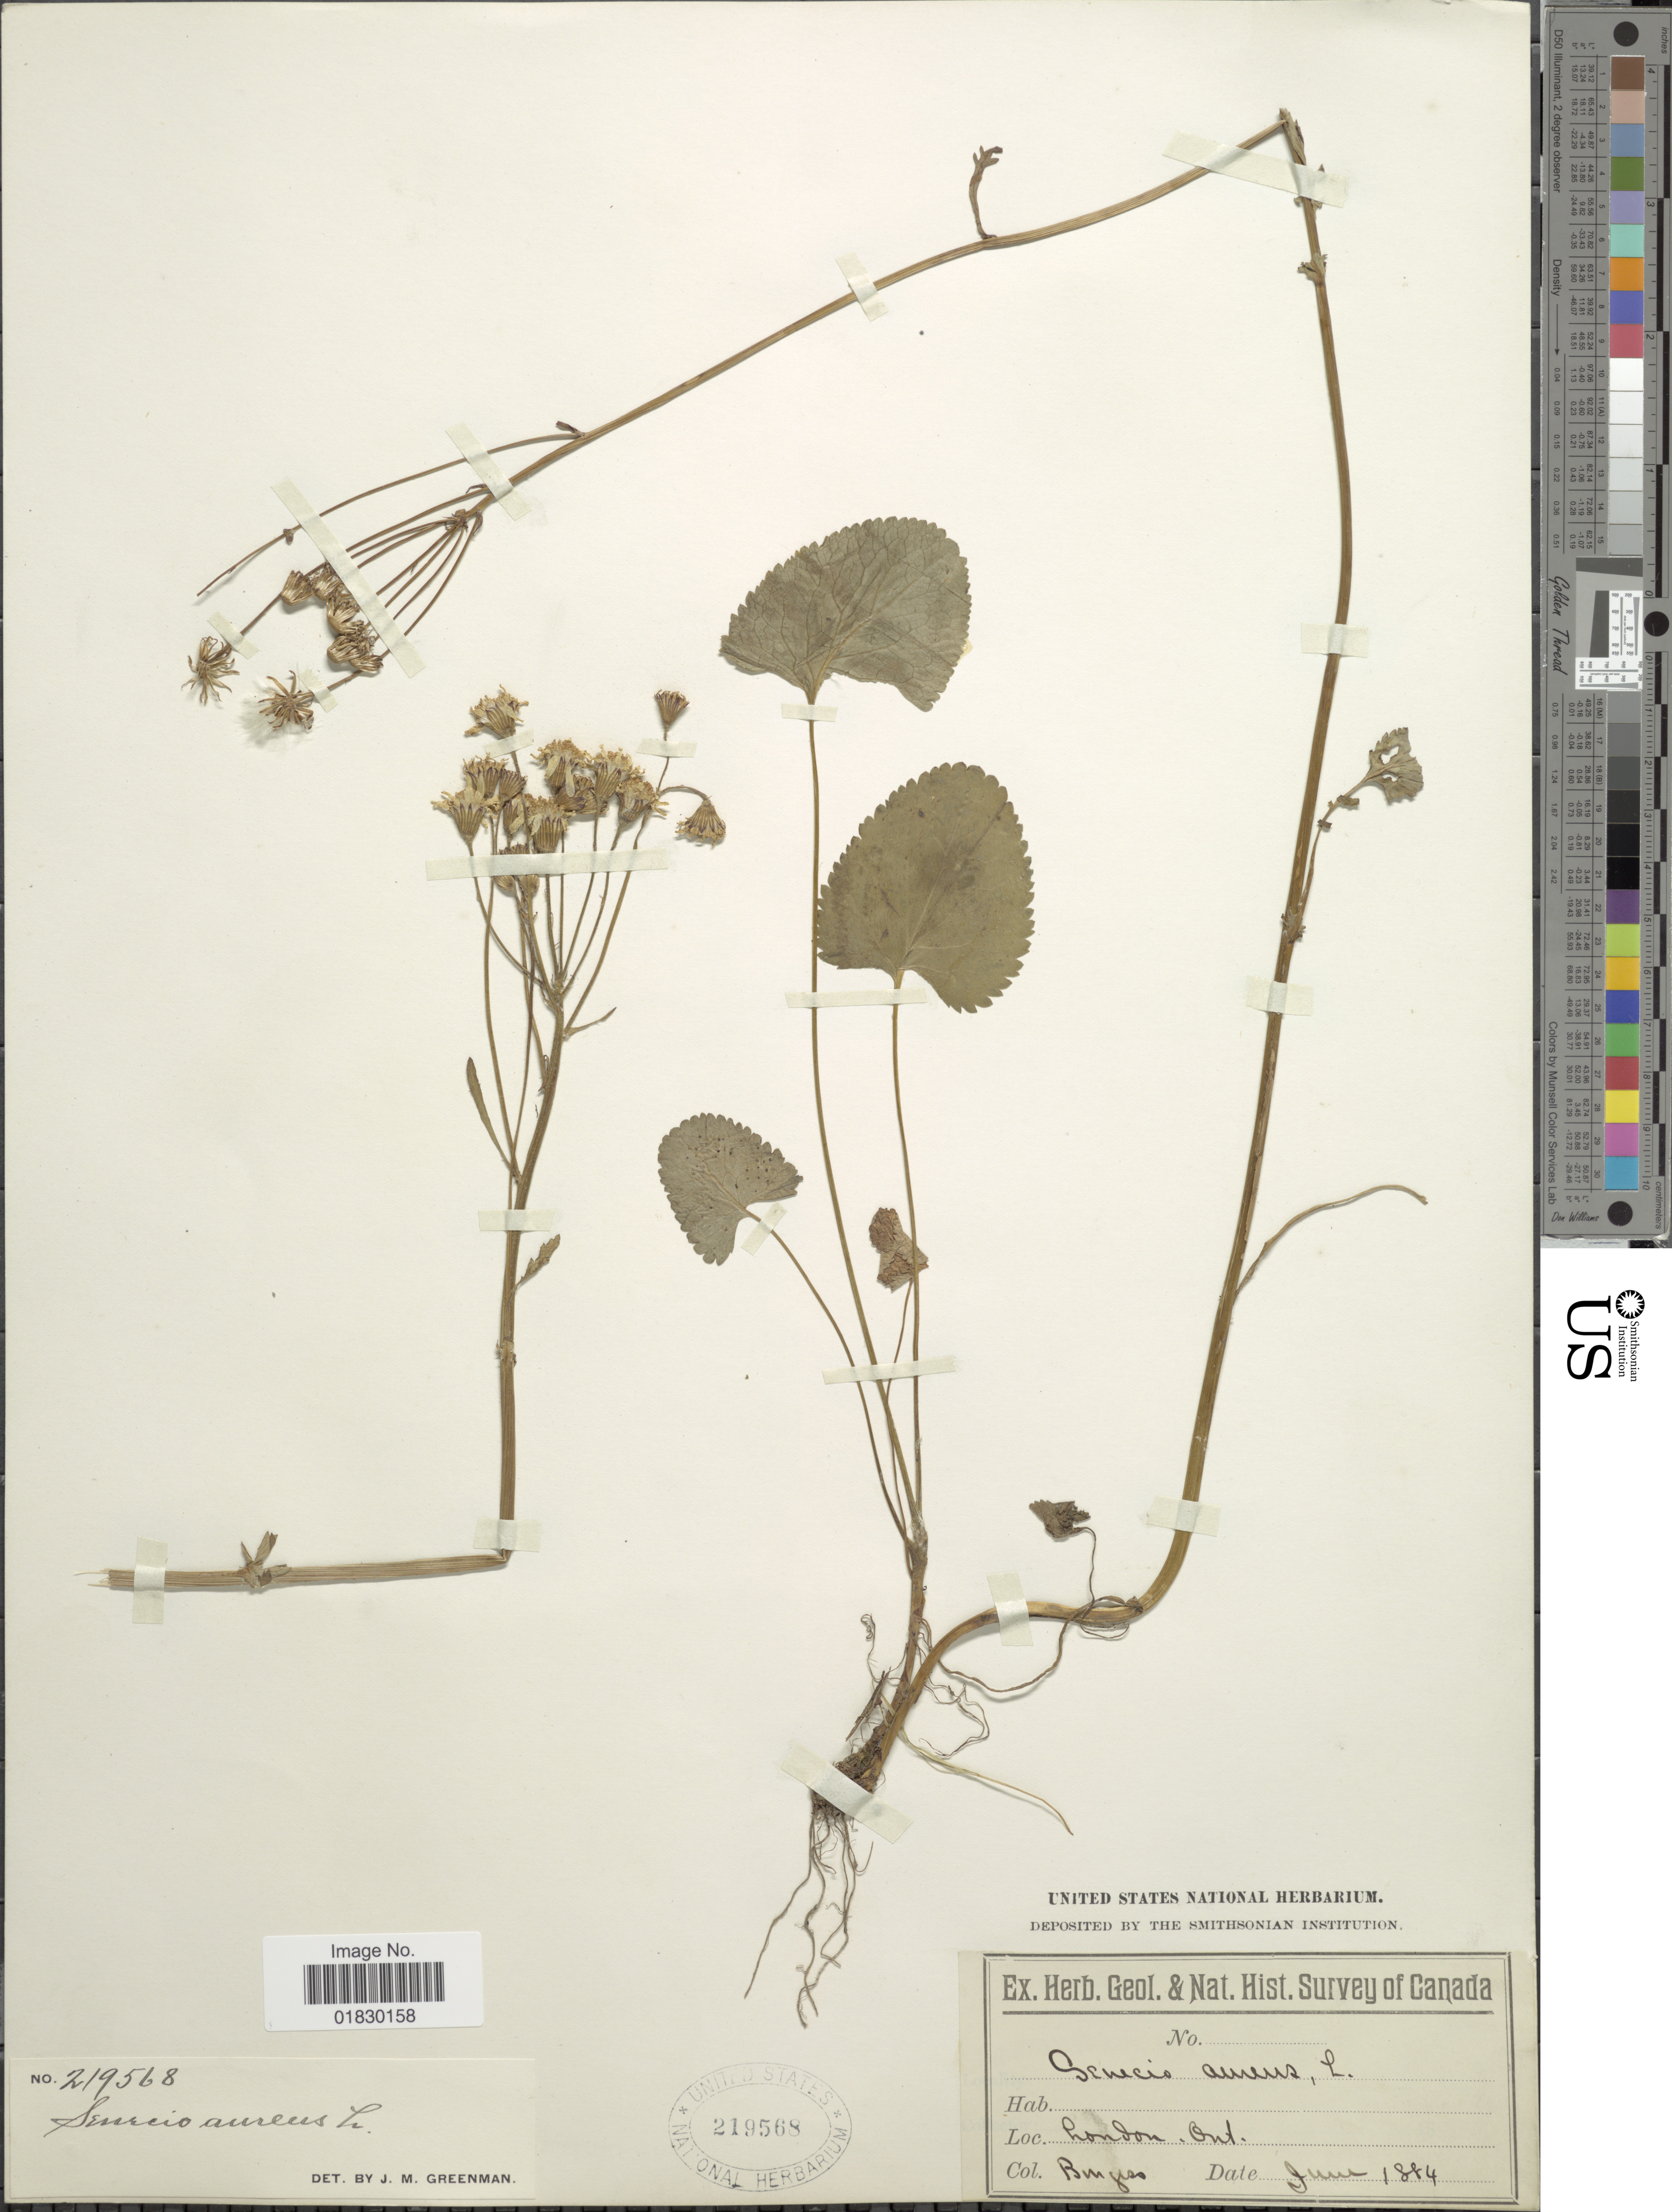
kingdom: Plantae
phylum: Tracheophyta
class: Magnoliopsida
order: Asterales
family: Asteraceae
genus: Packera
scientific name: Packera aurea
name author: (L.) Á. Löve & D. Löve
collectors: Burgess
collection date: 1884-06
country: Canada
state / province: Ontario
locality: London, Ont.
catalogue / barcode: US 219568